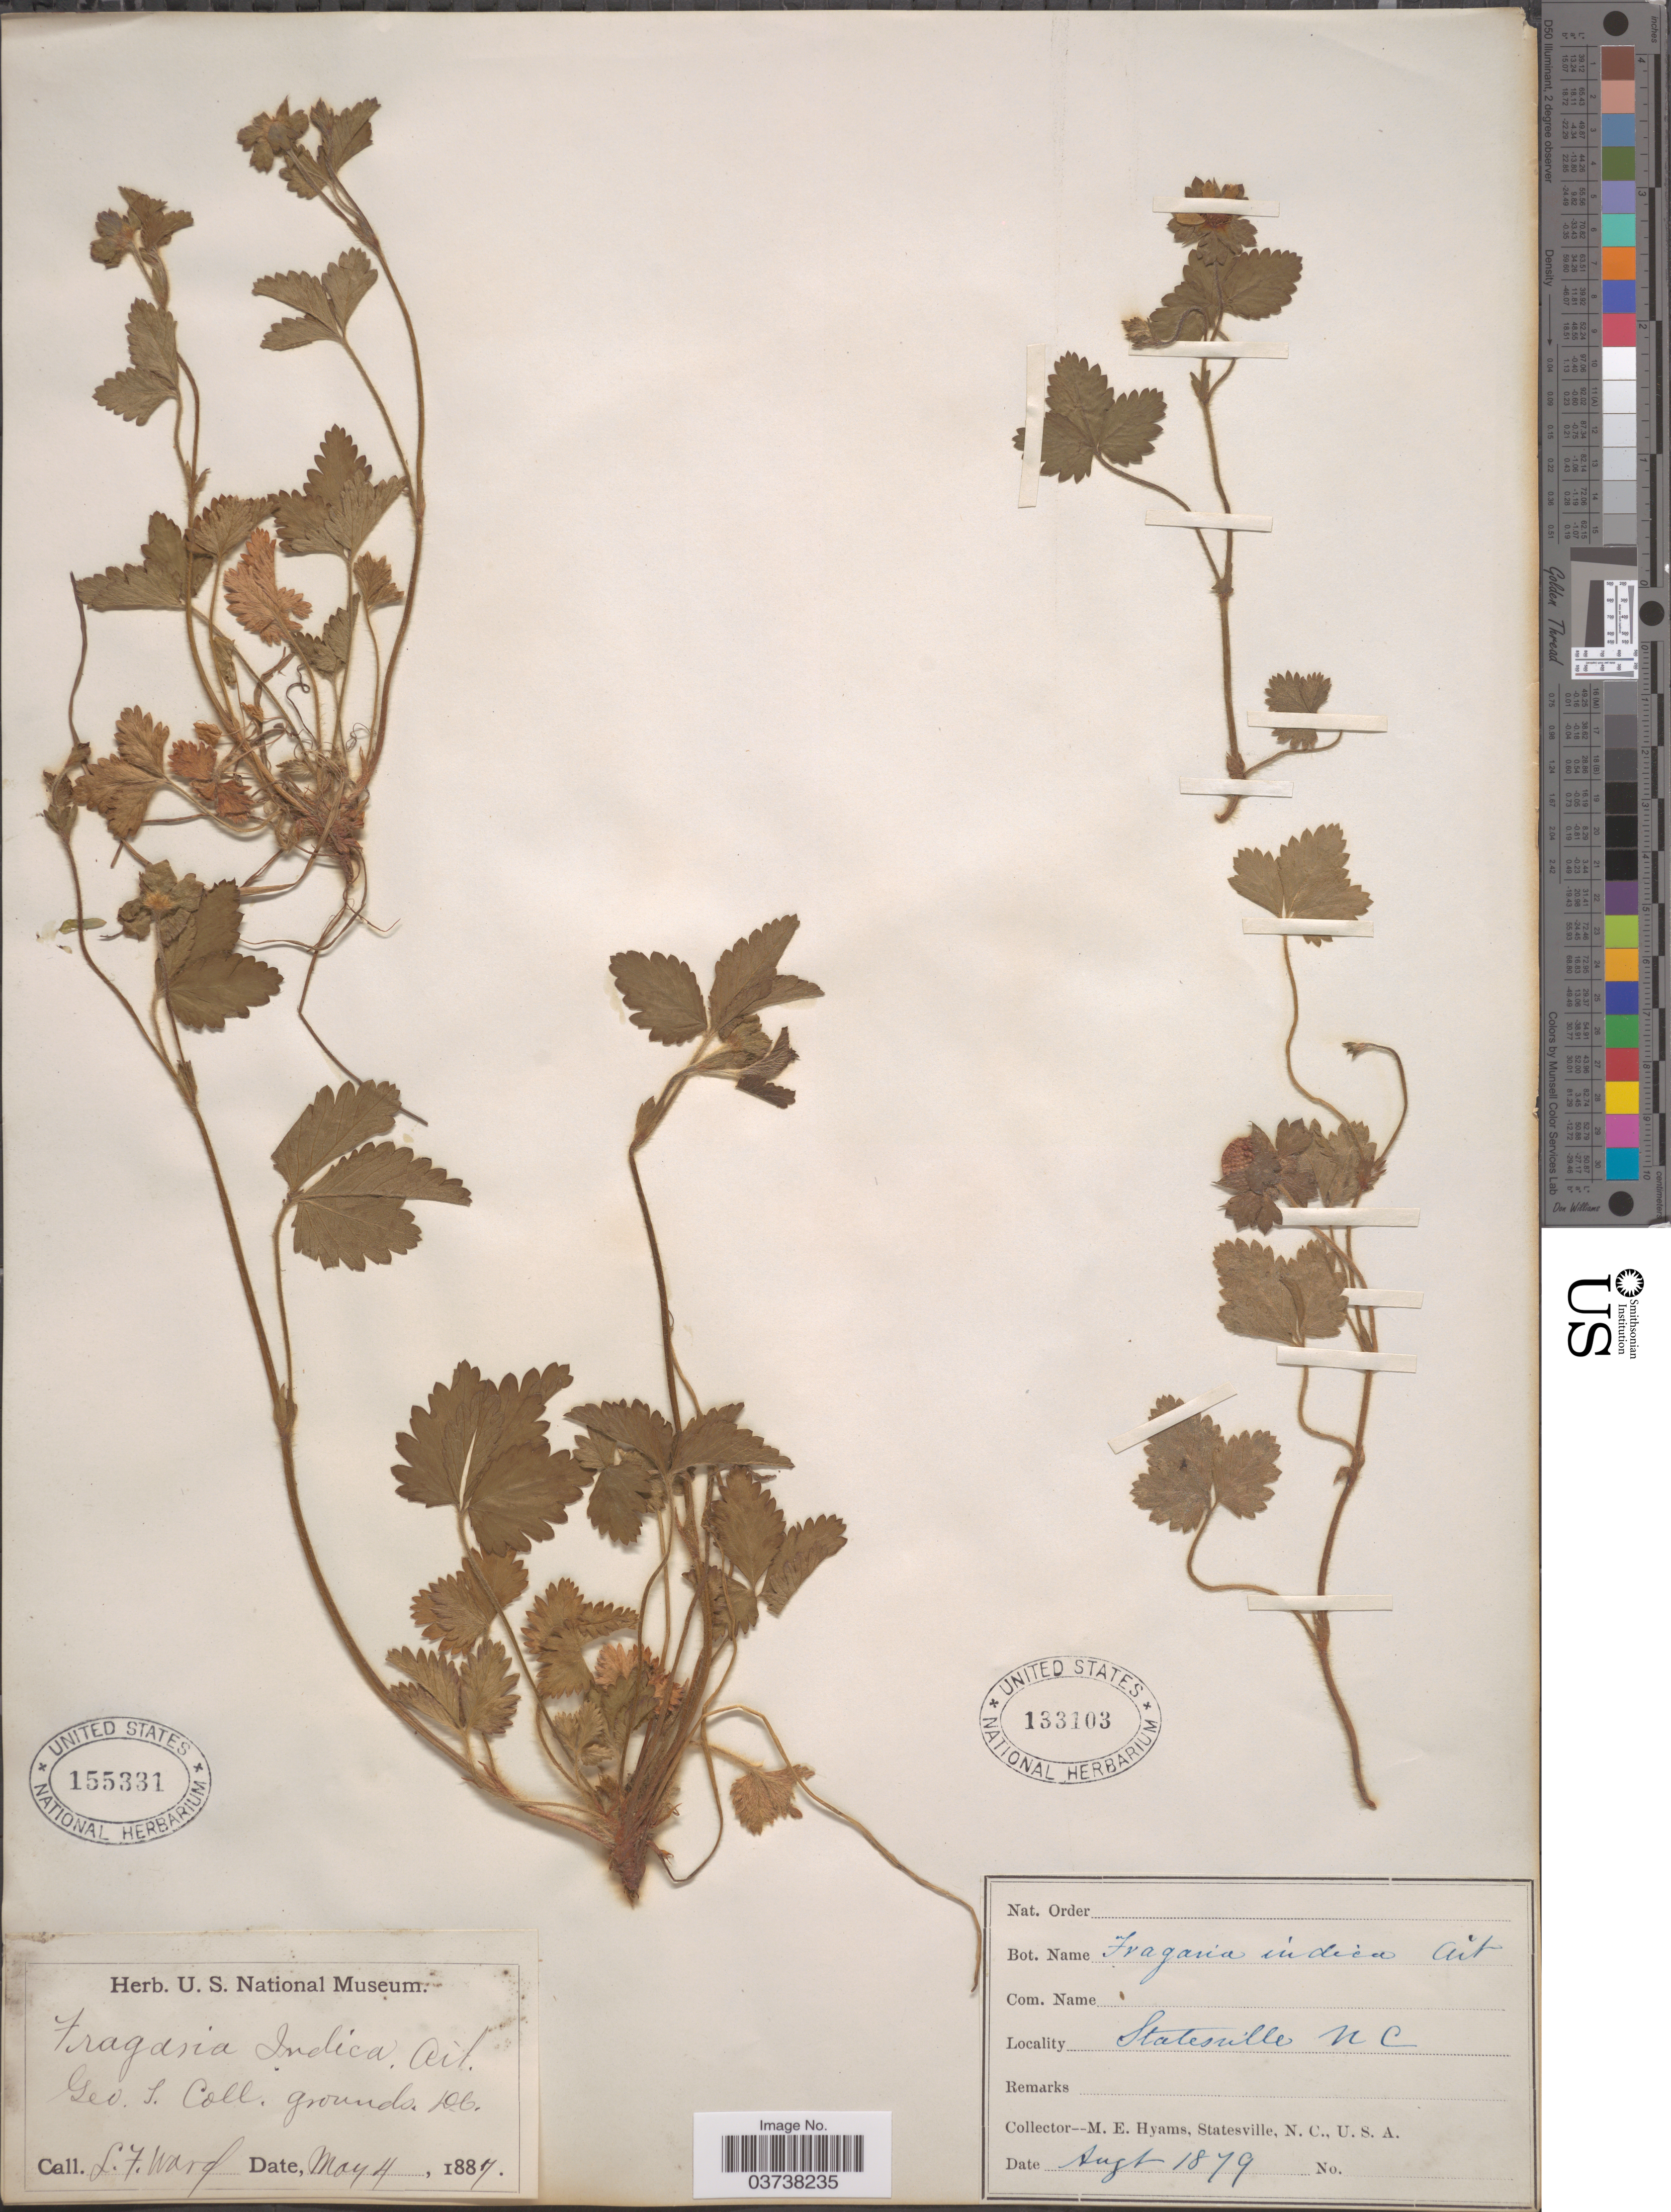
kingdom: Plantae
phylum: Tracheophyta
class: Magnoliopsida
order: Rosales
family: Rosaceae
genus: Potentilla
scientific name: Potentilla indica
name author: (Andrews) Th. Wolf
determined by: Strong, Mark T., (BOT), Smithsonian Institution - National Museum of Natural History (UNITED STATES)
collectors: M. E. Hyams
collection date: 1879-08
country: United States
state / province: North Carolina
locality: Statesville.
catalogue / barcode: US 133103-2